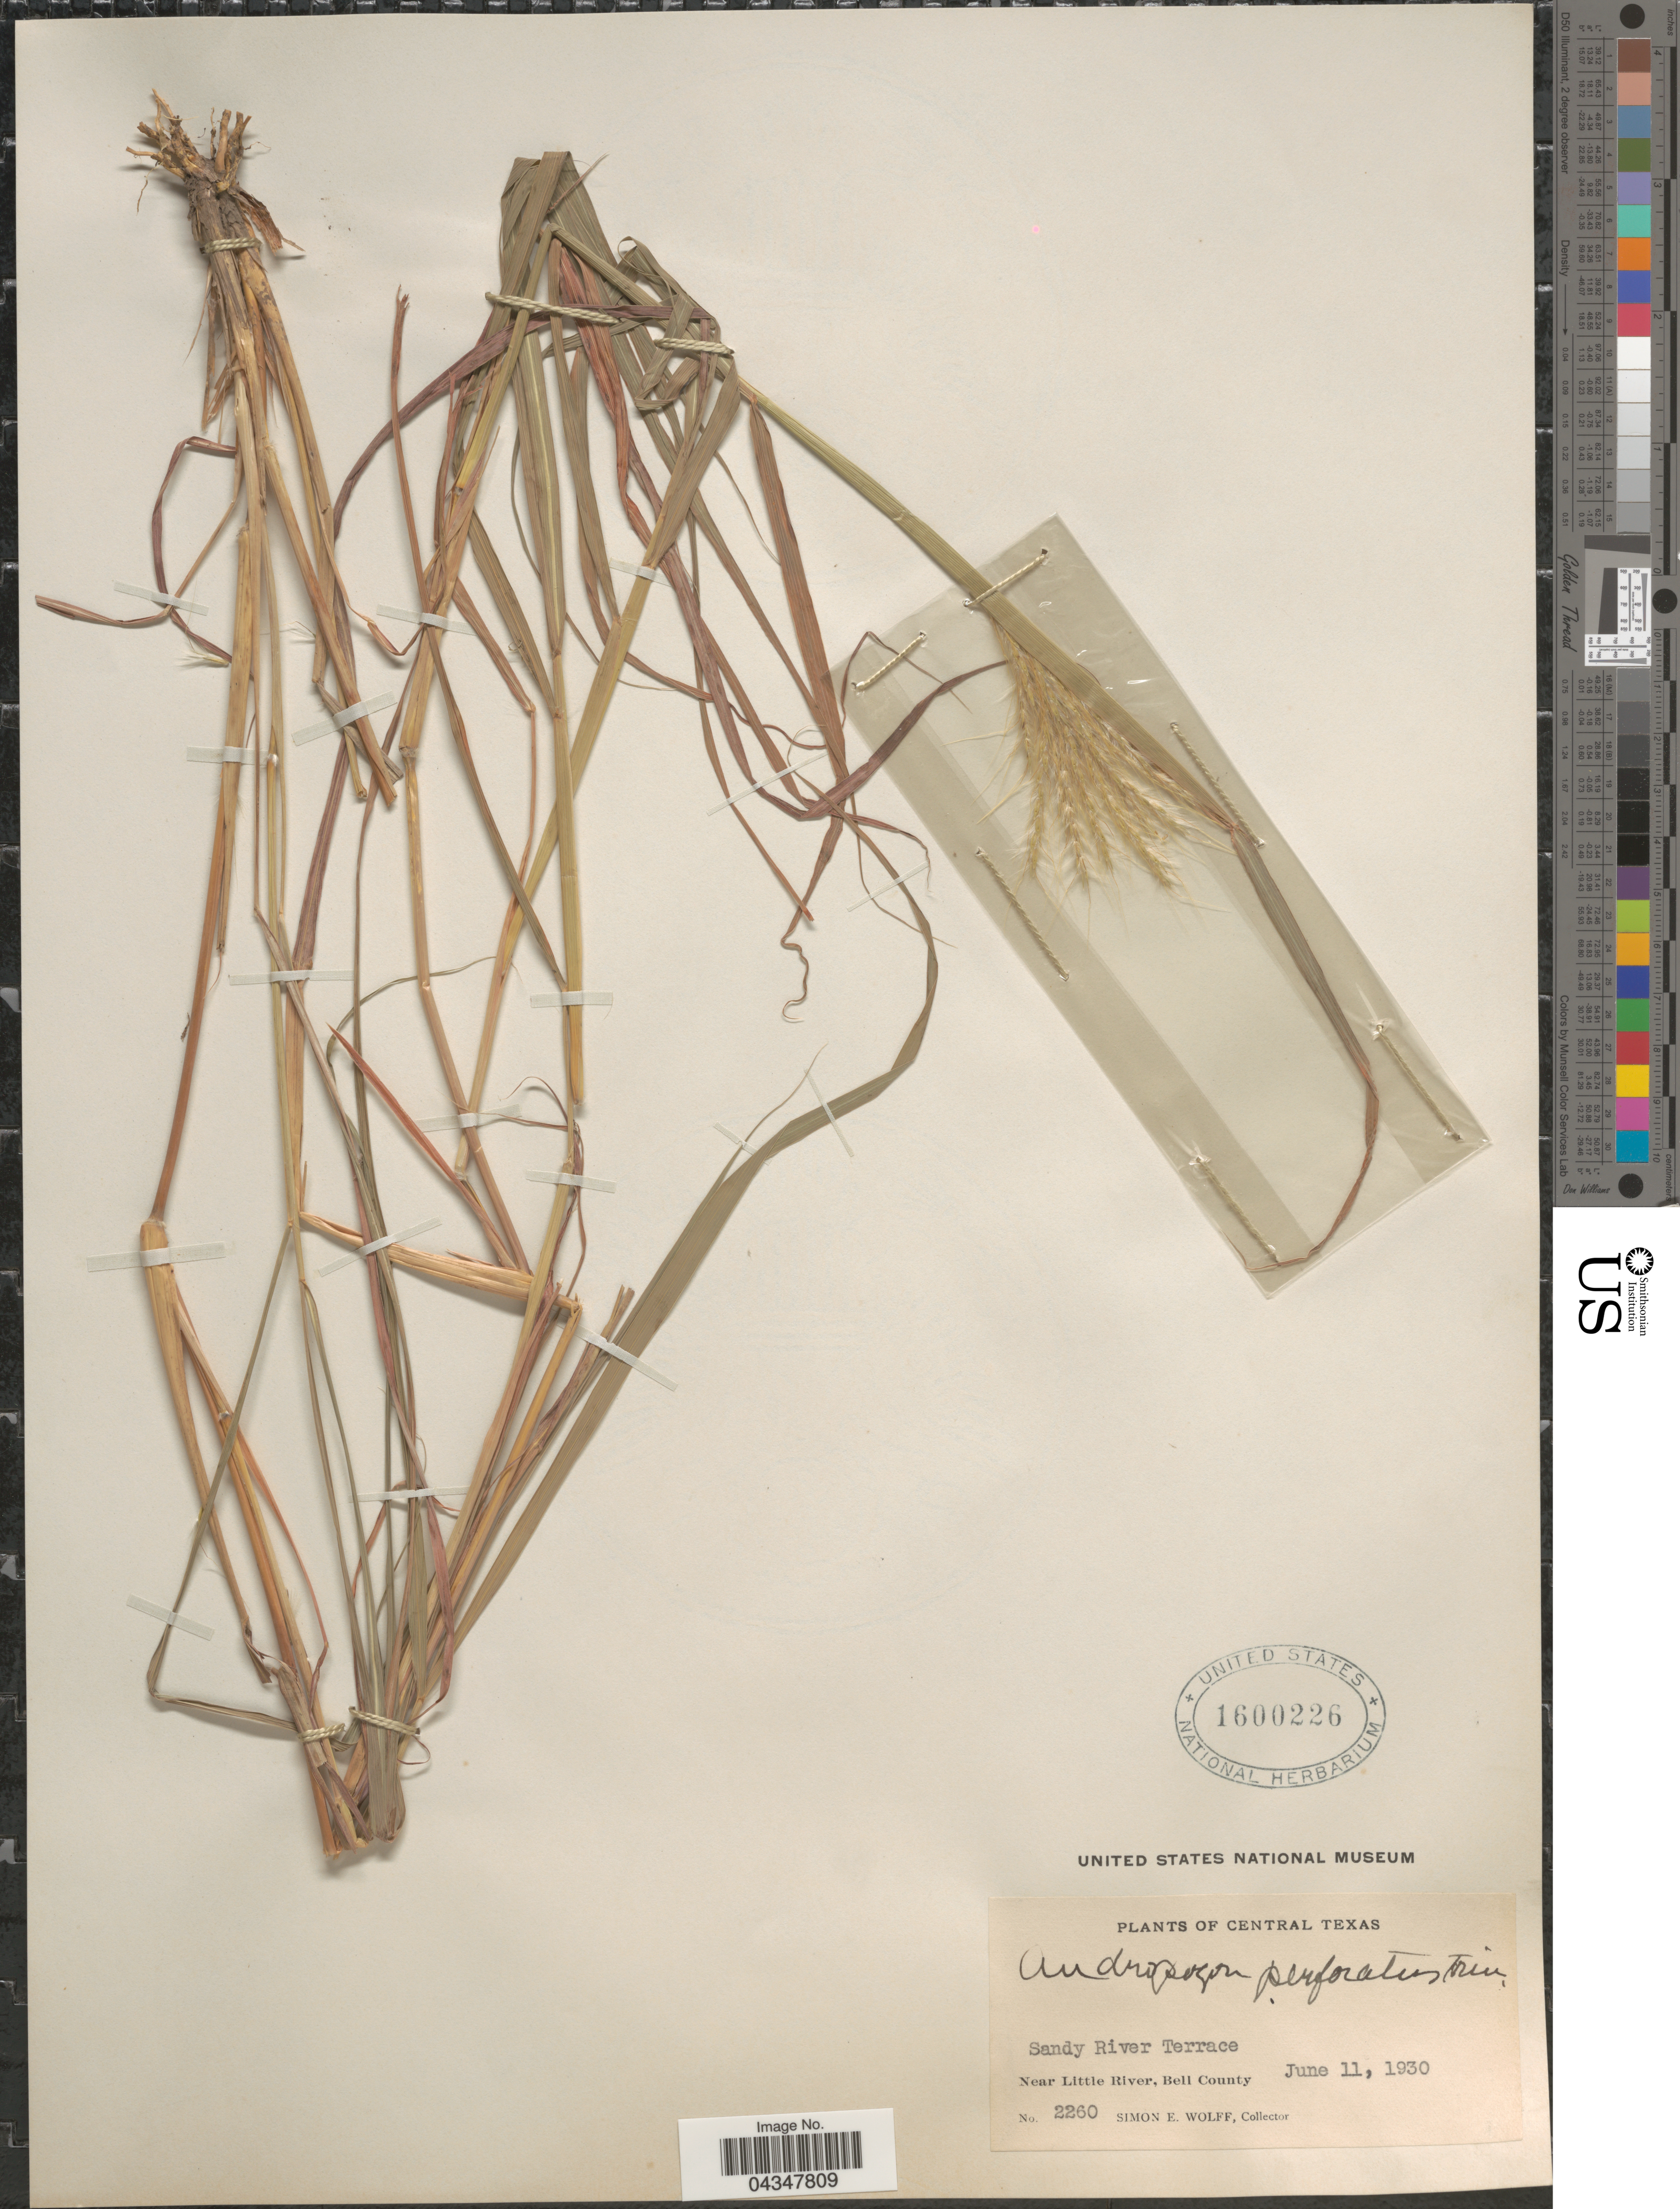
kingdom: Plantae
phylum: Tracheophyta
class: Liliopsida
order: Poales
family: Poaceae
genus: Bothriochloa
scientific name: Bothriochloa perforata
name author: (Trin. ex E. Fourn.) Herter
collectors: S. E. Wolff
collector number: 2260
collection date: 1930-06-11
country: United States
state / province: Texas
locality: Central Texas. Sandy River Terrace. Near Little River, Bell County.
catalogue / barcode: US 1600226